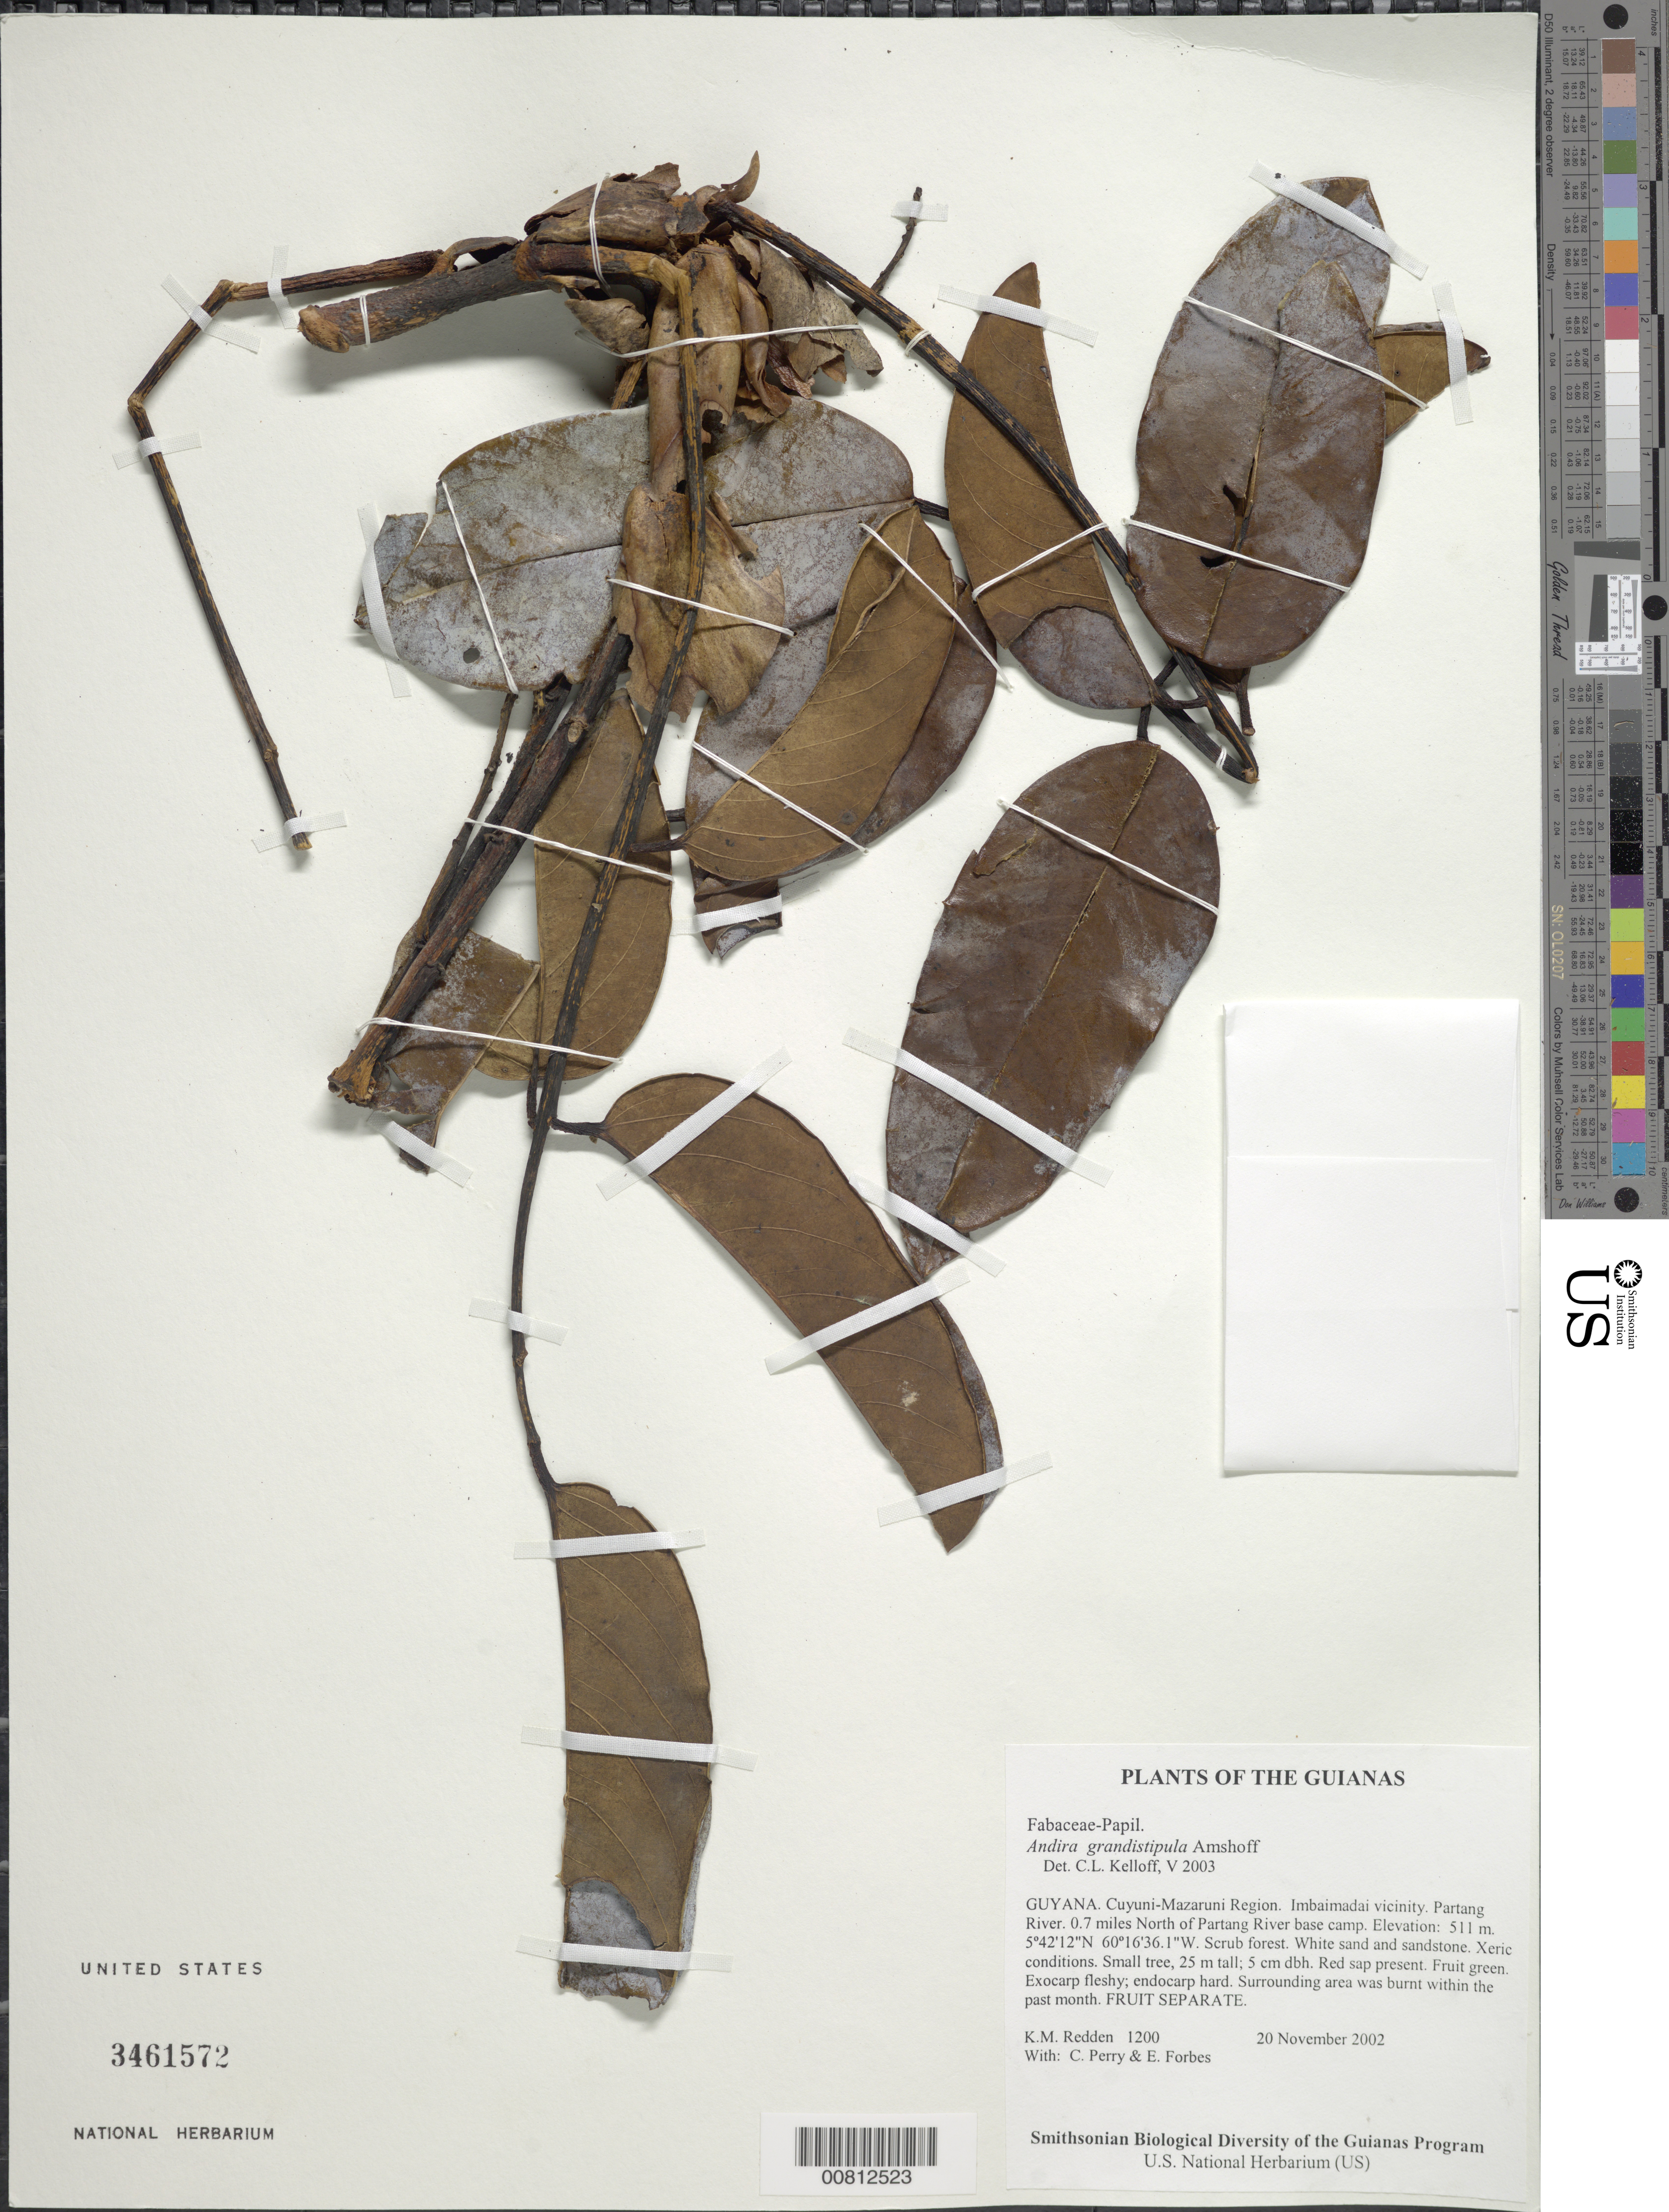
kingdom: Plantae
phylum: Tracheophyta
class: Magnoliopsida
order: Fabales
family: Fabaceae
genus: Andira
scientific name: Andira grandistipula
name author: Amshoff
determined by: Kelloff, Carol L., (US), Smithsonian Institution - National Museum of Natural History (UNITED STATES)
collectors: K. M. Redden, C. Perry & E. Forbes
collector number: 1200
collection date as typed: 20 November 2002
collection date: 2002-11-20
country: Guyana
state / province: Cuyuni-Mazaruni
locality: Imbaimadai vicinity. Partang River. 0.7 miles North of Partang River base camp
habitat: Scrub forest. White sand and sandstone. Xeric conditions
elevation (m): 511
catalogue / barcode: US 3461572